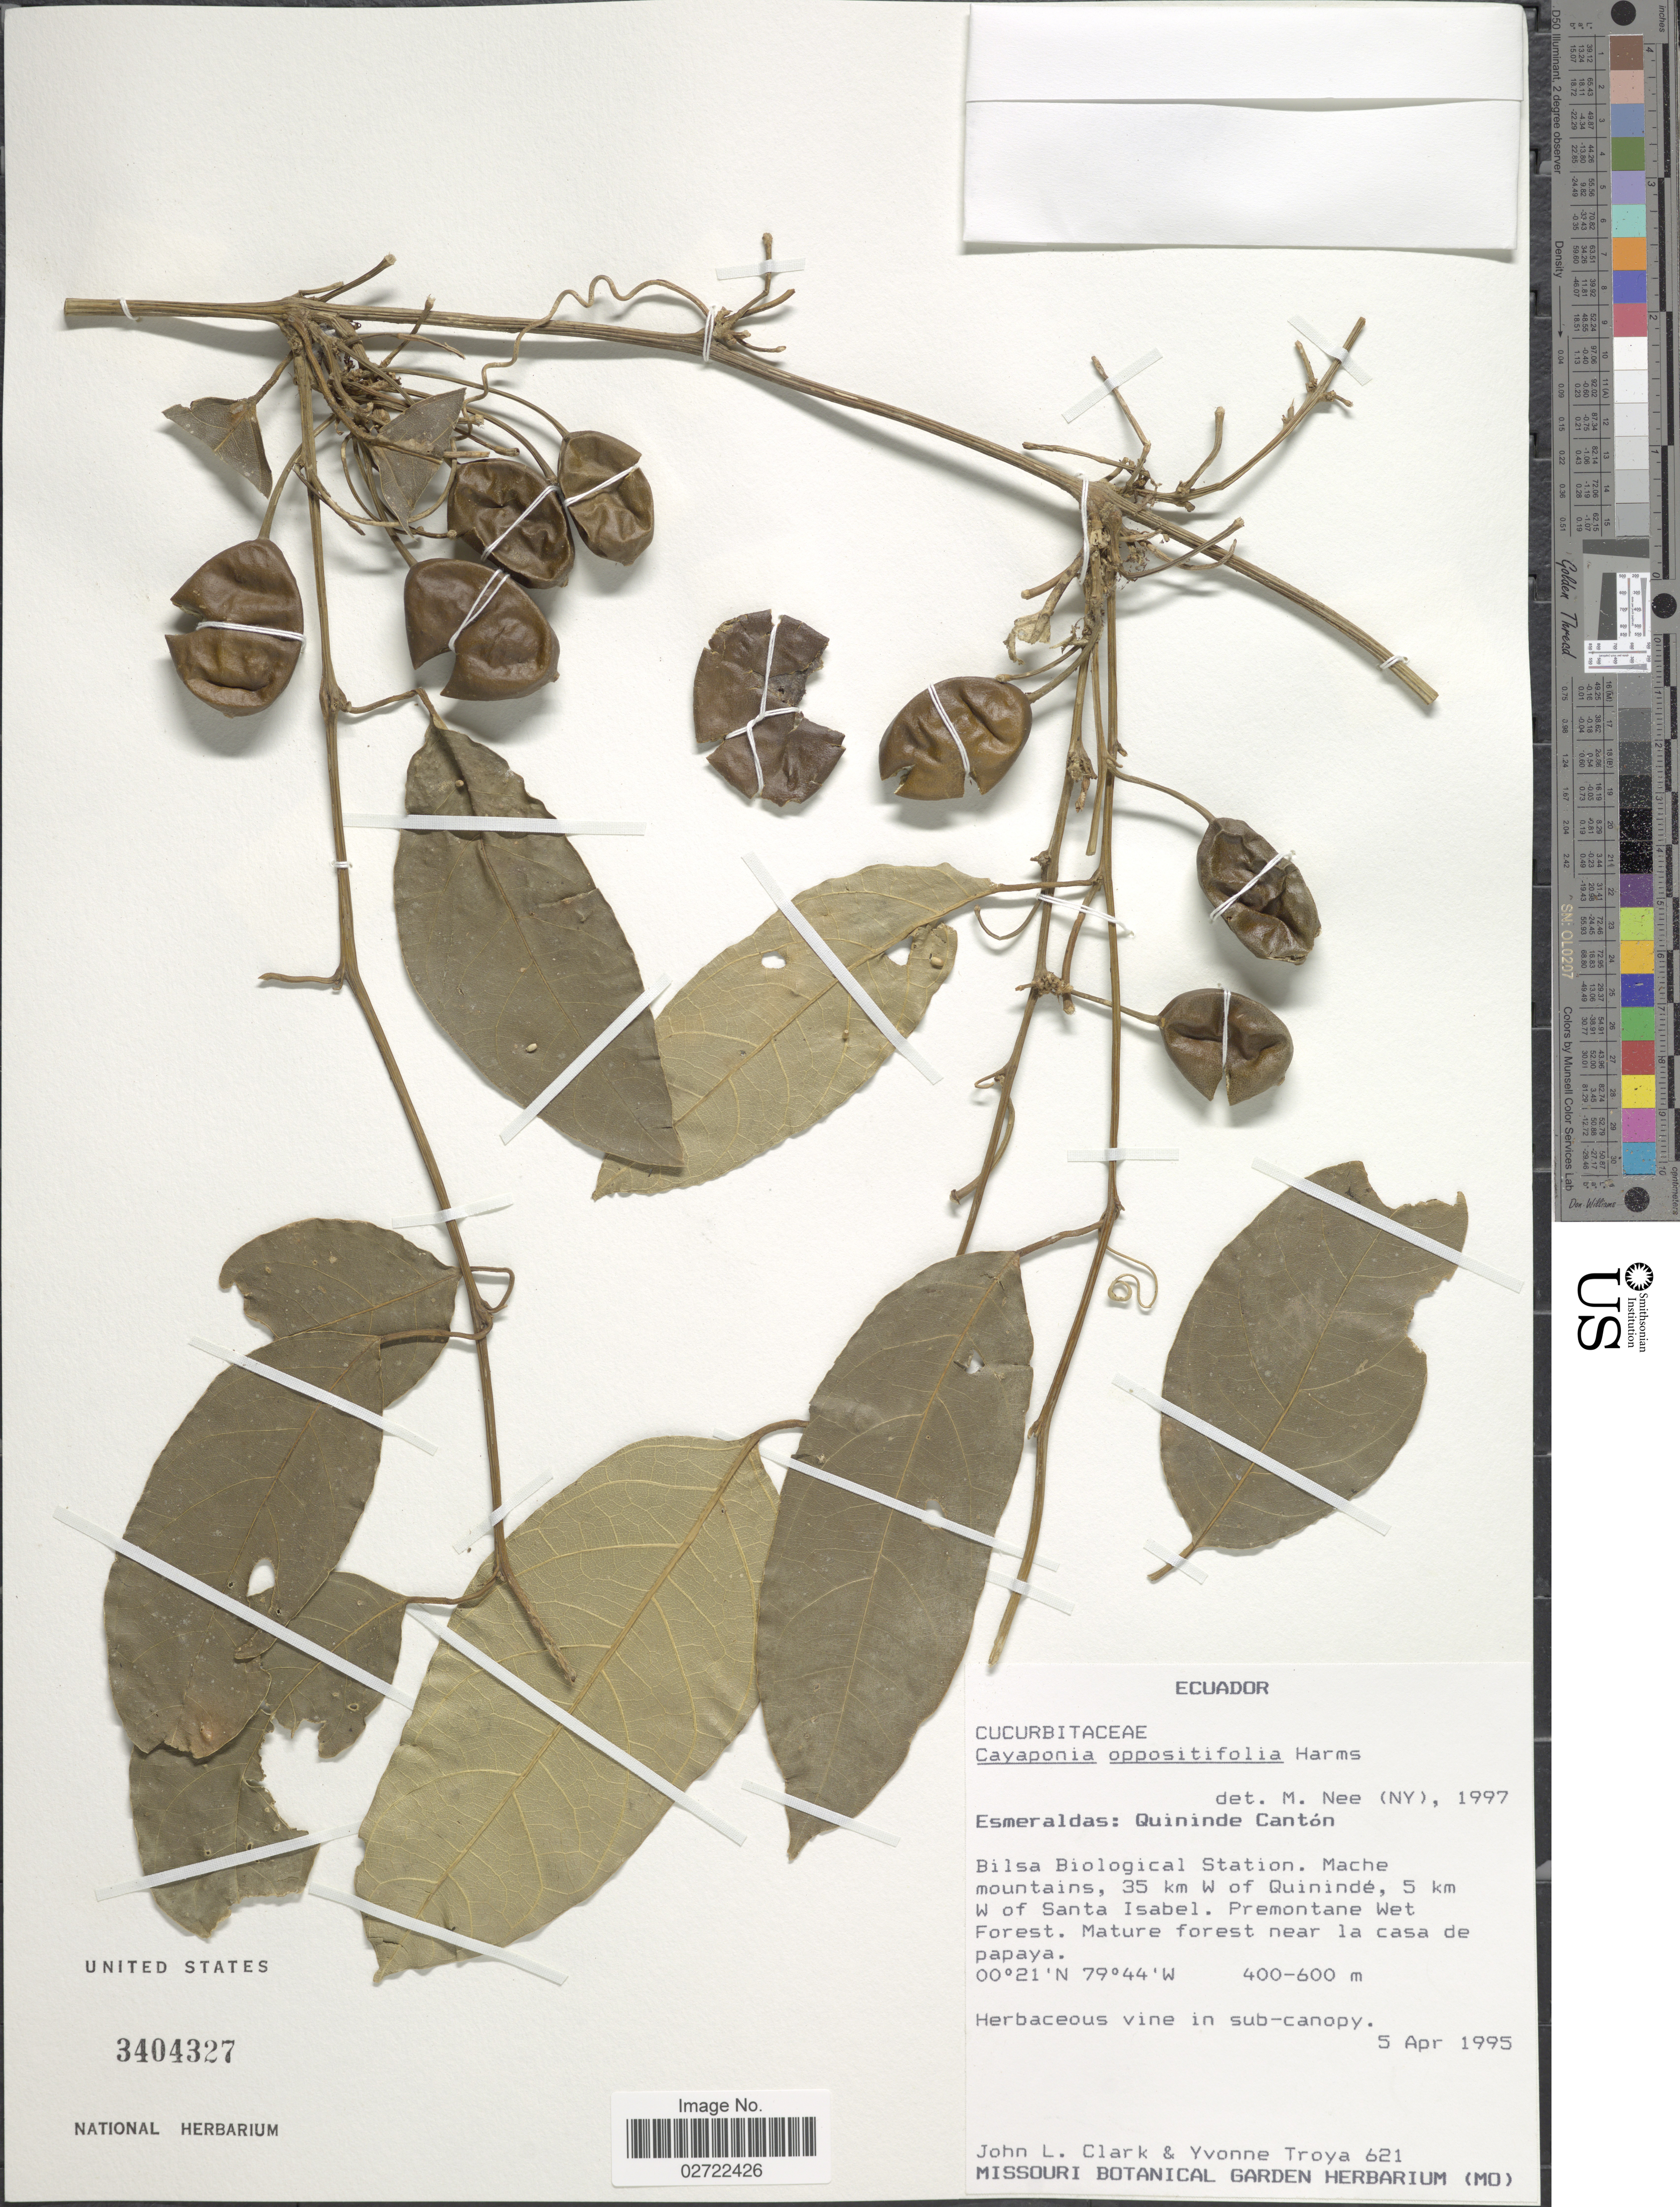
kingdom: Plantae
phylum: Tracheophyta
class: Magnoliopsida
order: Cucurbitales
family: Cucurbitaceae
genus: Cayaponia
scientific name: Cayaponia oppositifolia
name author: Harms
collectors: J. L. Clark & Y. Troya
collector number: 621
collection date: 1995-04-05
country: Ecuador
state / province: Esmeraldas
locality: Quininde Cantón. Bilsa Biological Station. Mache mountains, 35 km W of Quinindé, 5 km W of Santa Isabel.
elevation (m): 400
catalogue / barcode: US 3404327